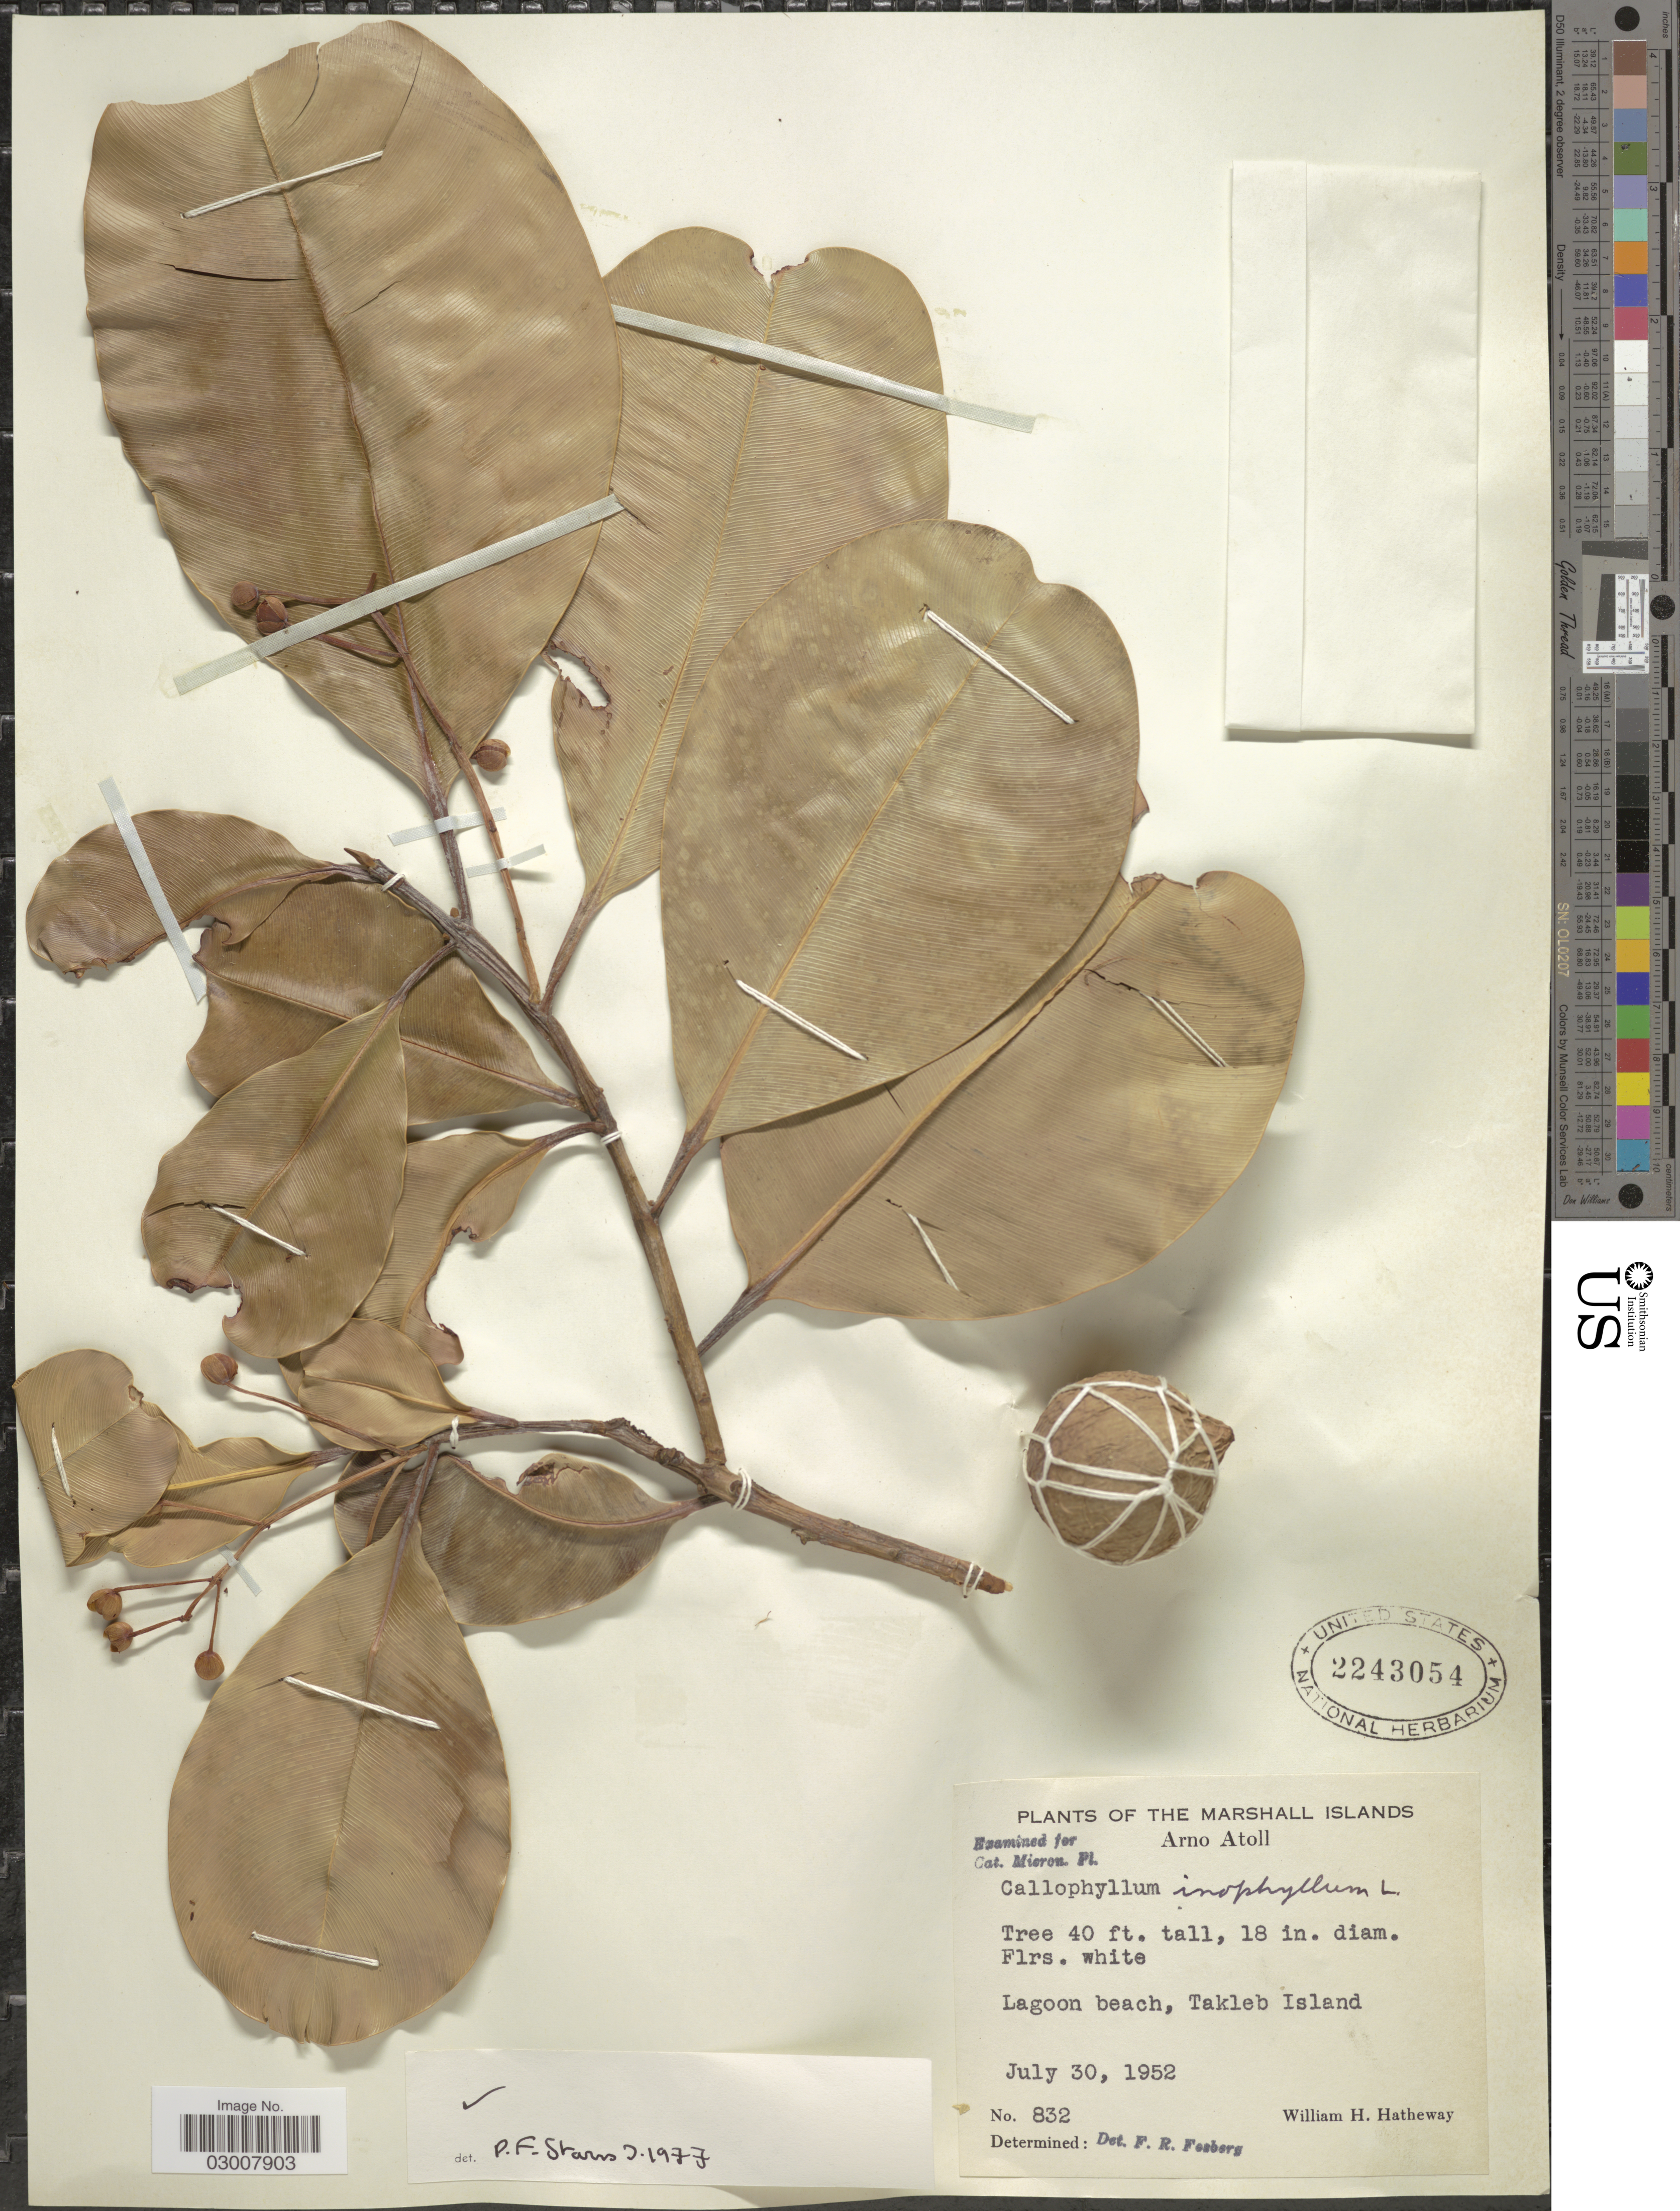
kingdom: Plantae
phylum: Tracheophyta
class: Magnoliopsida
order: Malpighiales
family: Calophyllaceae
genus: Calophyllum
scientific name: Calophyllum inophyllum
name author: L.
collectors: W. H. Hatheway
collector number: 832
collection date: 1952-07-30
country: Marshall Islands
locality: Arno Atoll. Lagoon beach, Takleb Island.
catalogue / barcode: US 2243054